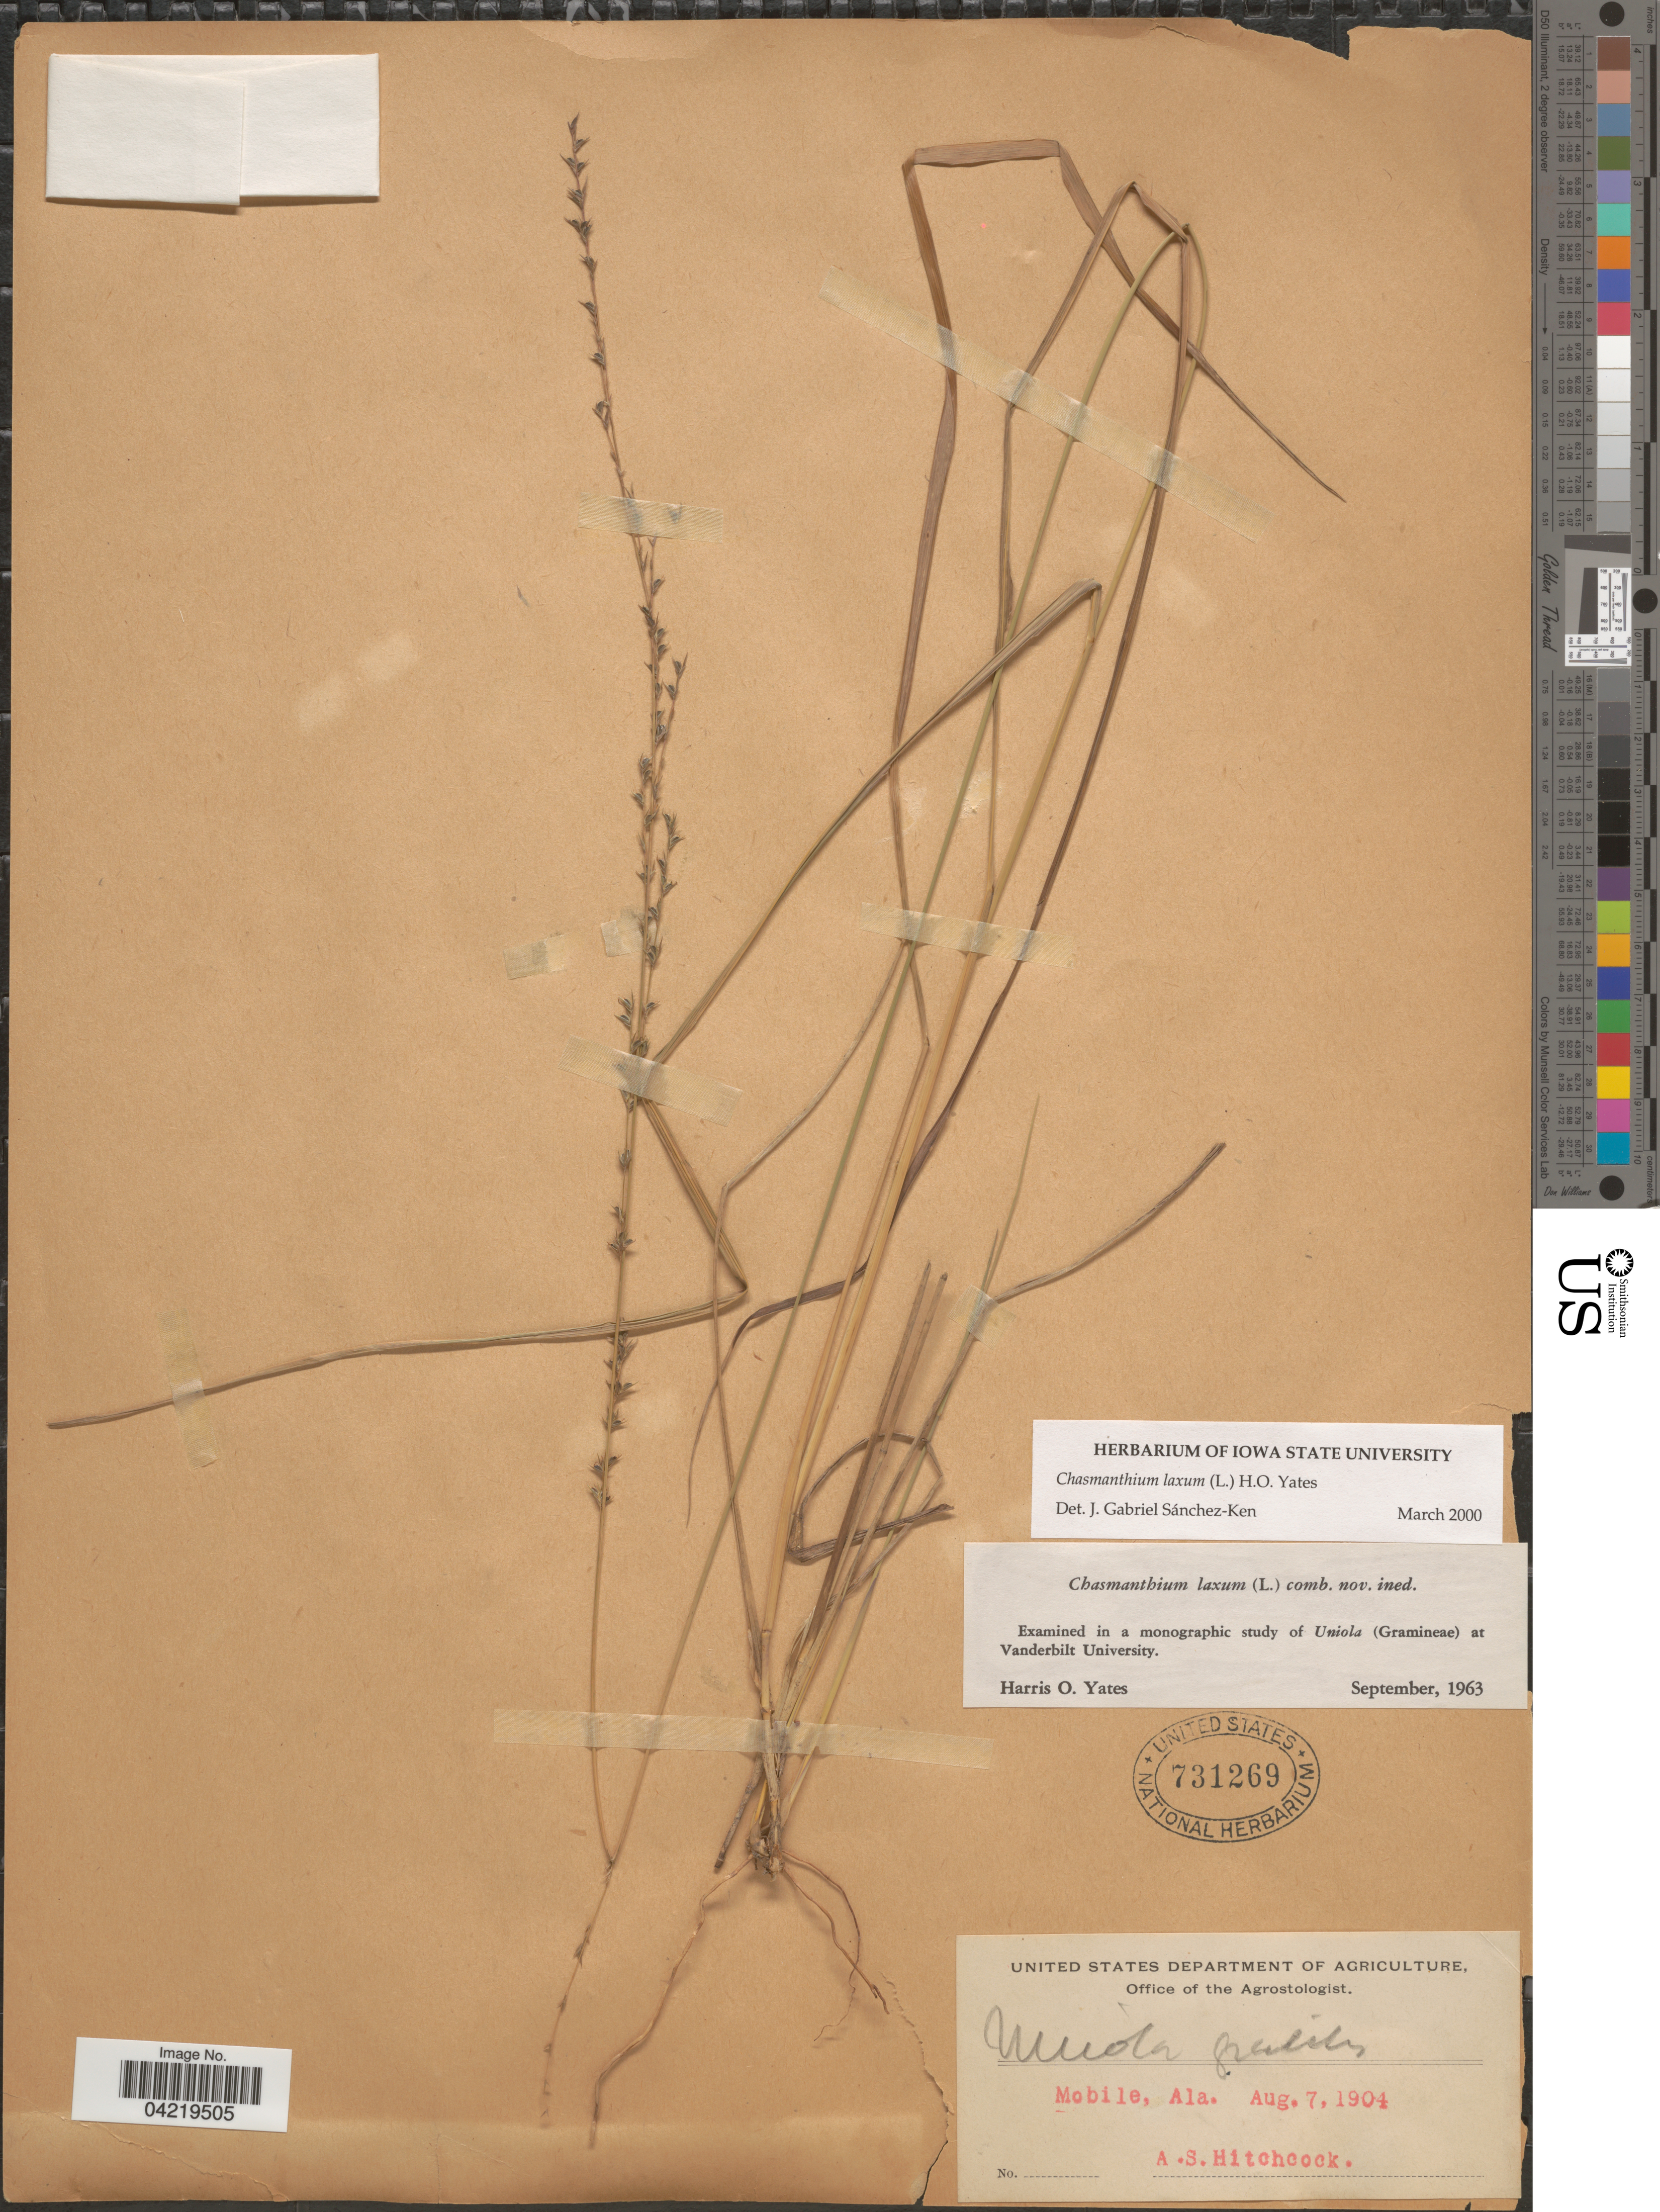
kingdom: Plantae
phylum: Tracheophyta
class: Liliopsida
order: Poales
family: Poaceae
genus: Chasmanthium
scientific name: Chasmanthium laxum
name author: (L.) H.O. Yates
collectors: A. S. Hitchcock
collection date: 1904-08-07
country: United States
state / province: Alabama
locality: Mobile.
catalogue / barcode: US 731269